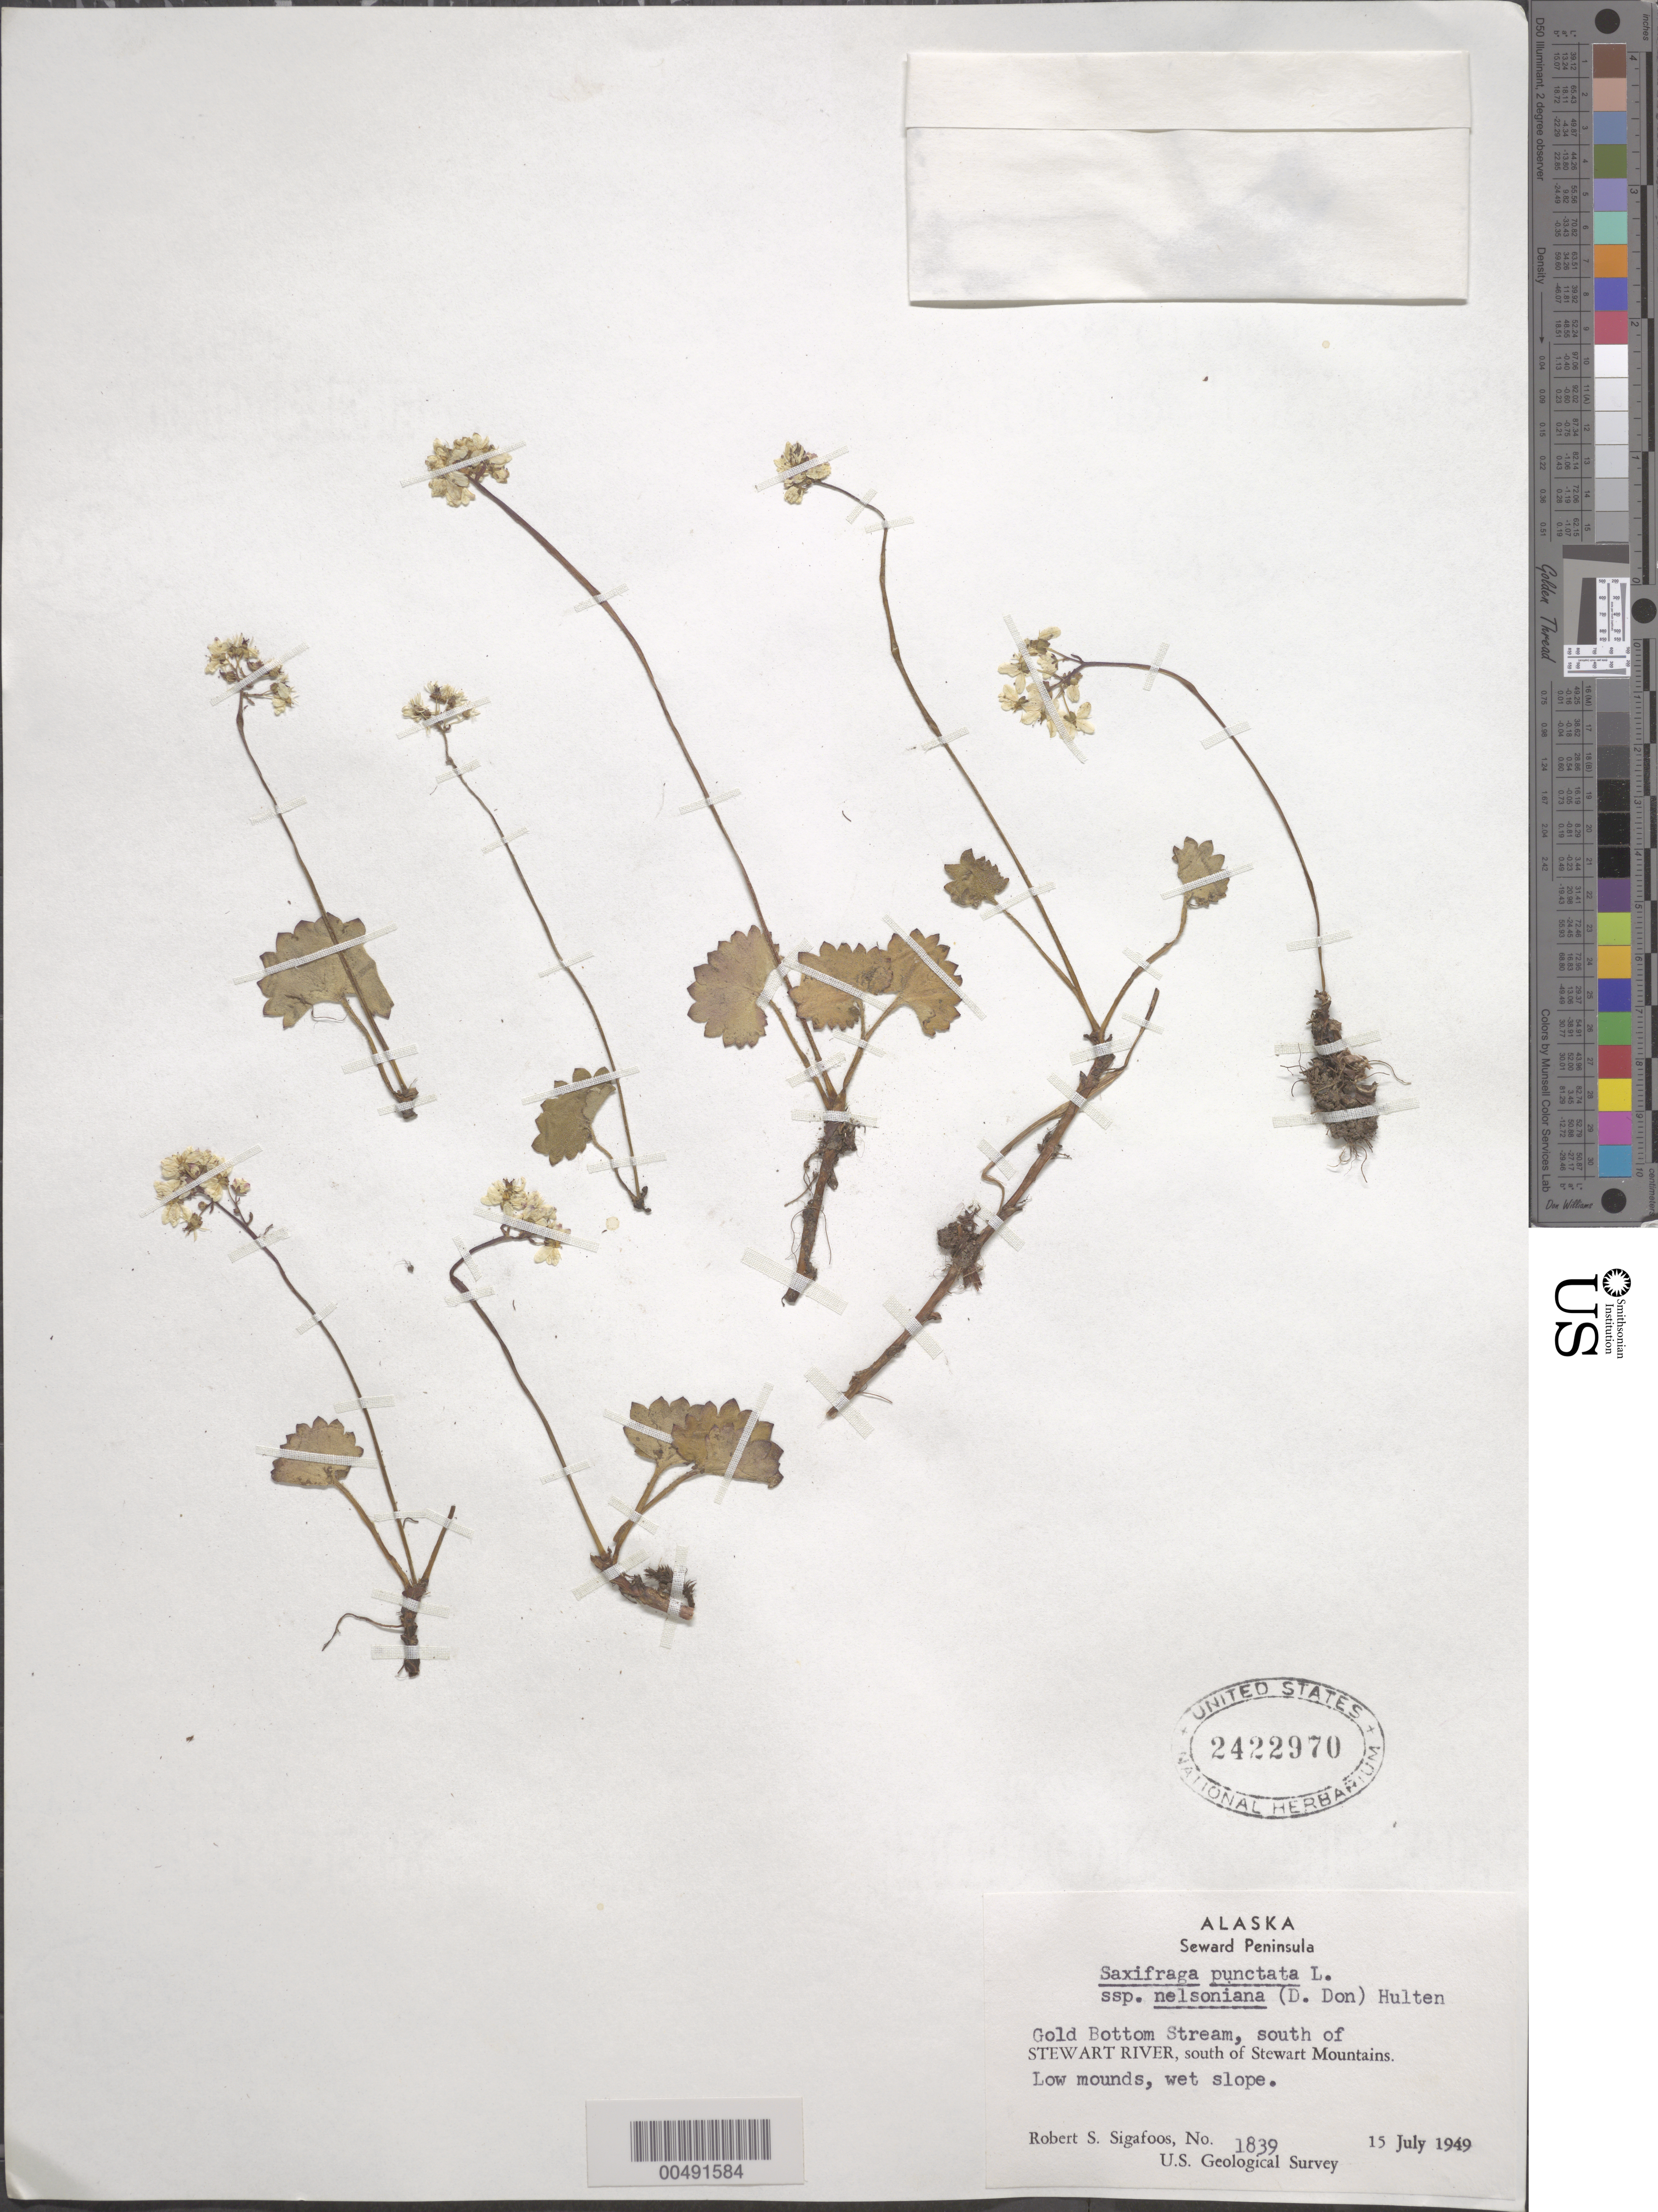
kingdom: Plantae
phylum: Tracheophyta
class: Magnoliopsida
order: Saxifragales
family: Saxifragaceae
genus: Micranthes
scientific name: Micranthes nelsoniana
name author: (D. Don) Small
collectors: R. Sigafoos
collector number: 1839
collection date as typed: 15 Jul 1949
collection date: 1949-07-15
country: United States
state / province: Alaska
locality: Seward Peninsula, south of Stewart Mountains, south of Stewart River, Gold Bottom Stream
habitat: low mounds, wet slope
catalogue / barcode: US 2422970